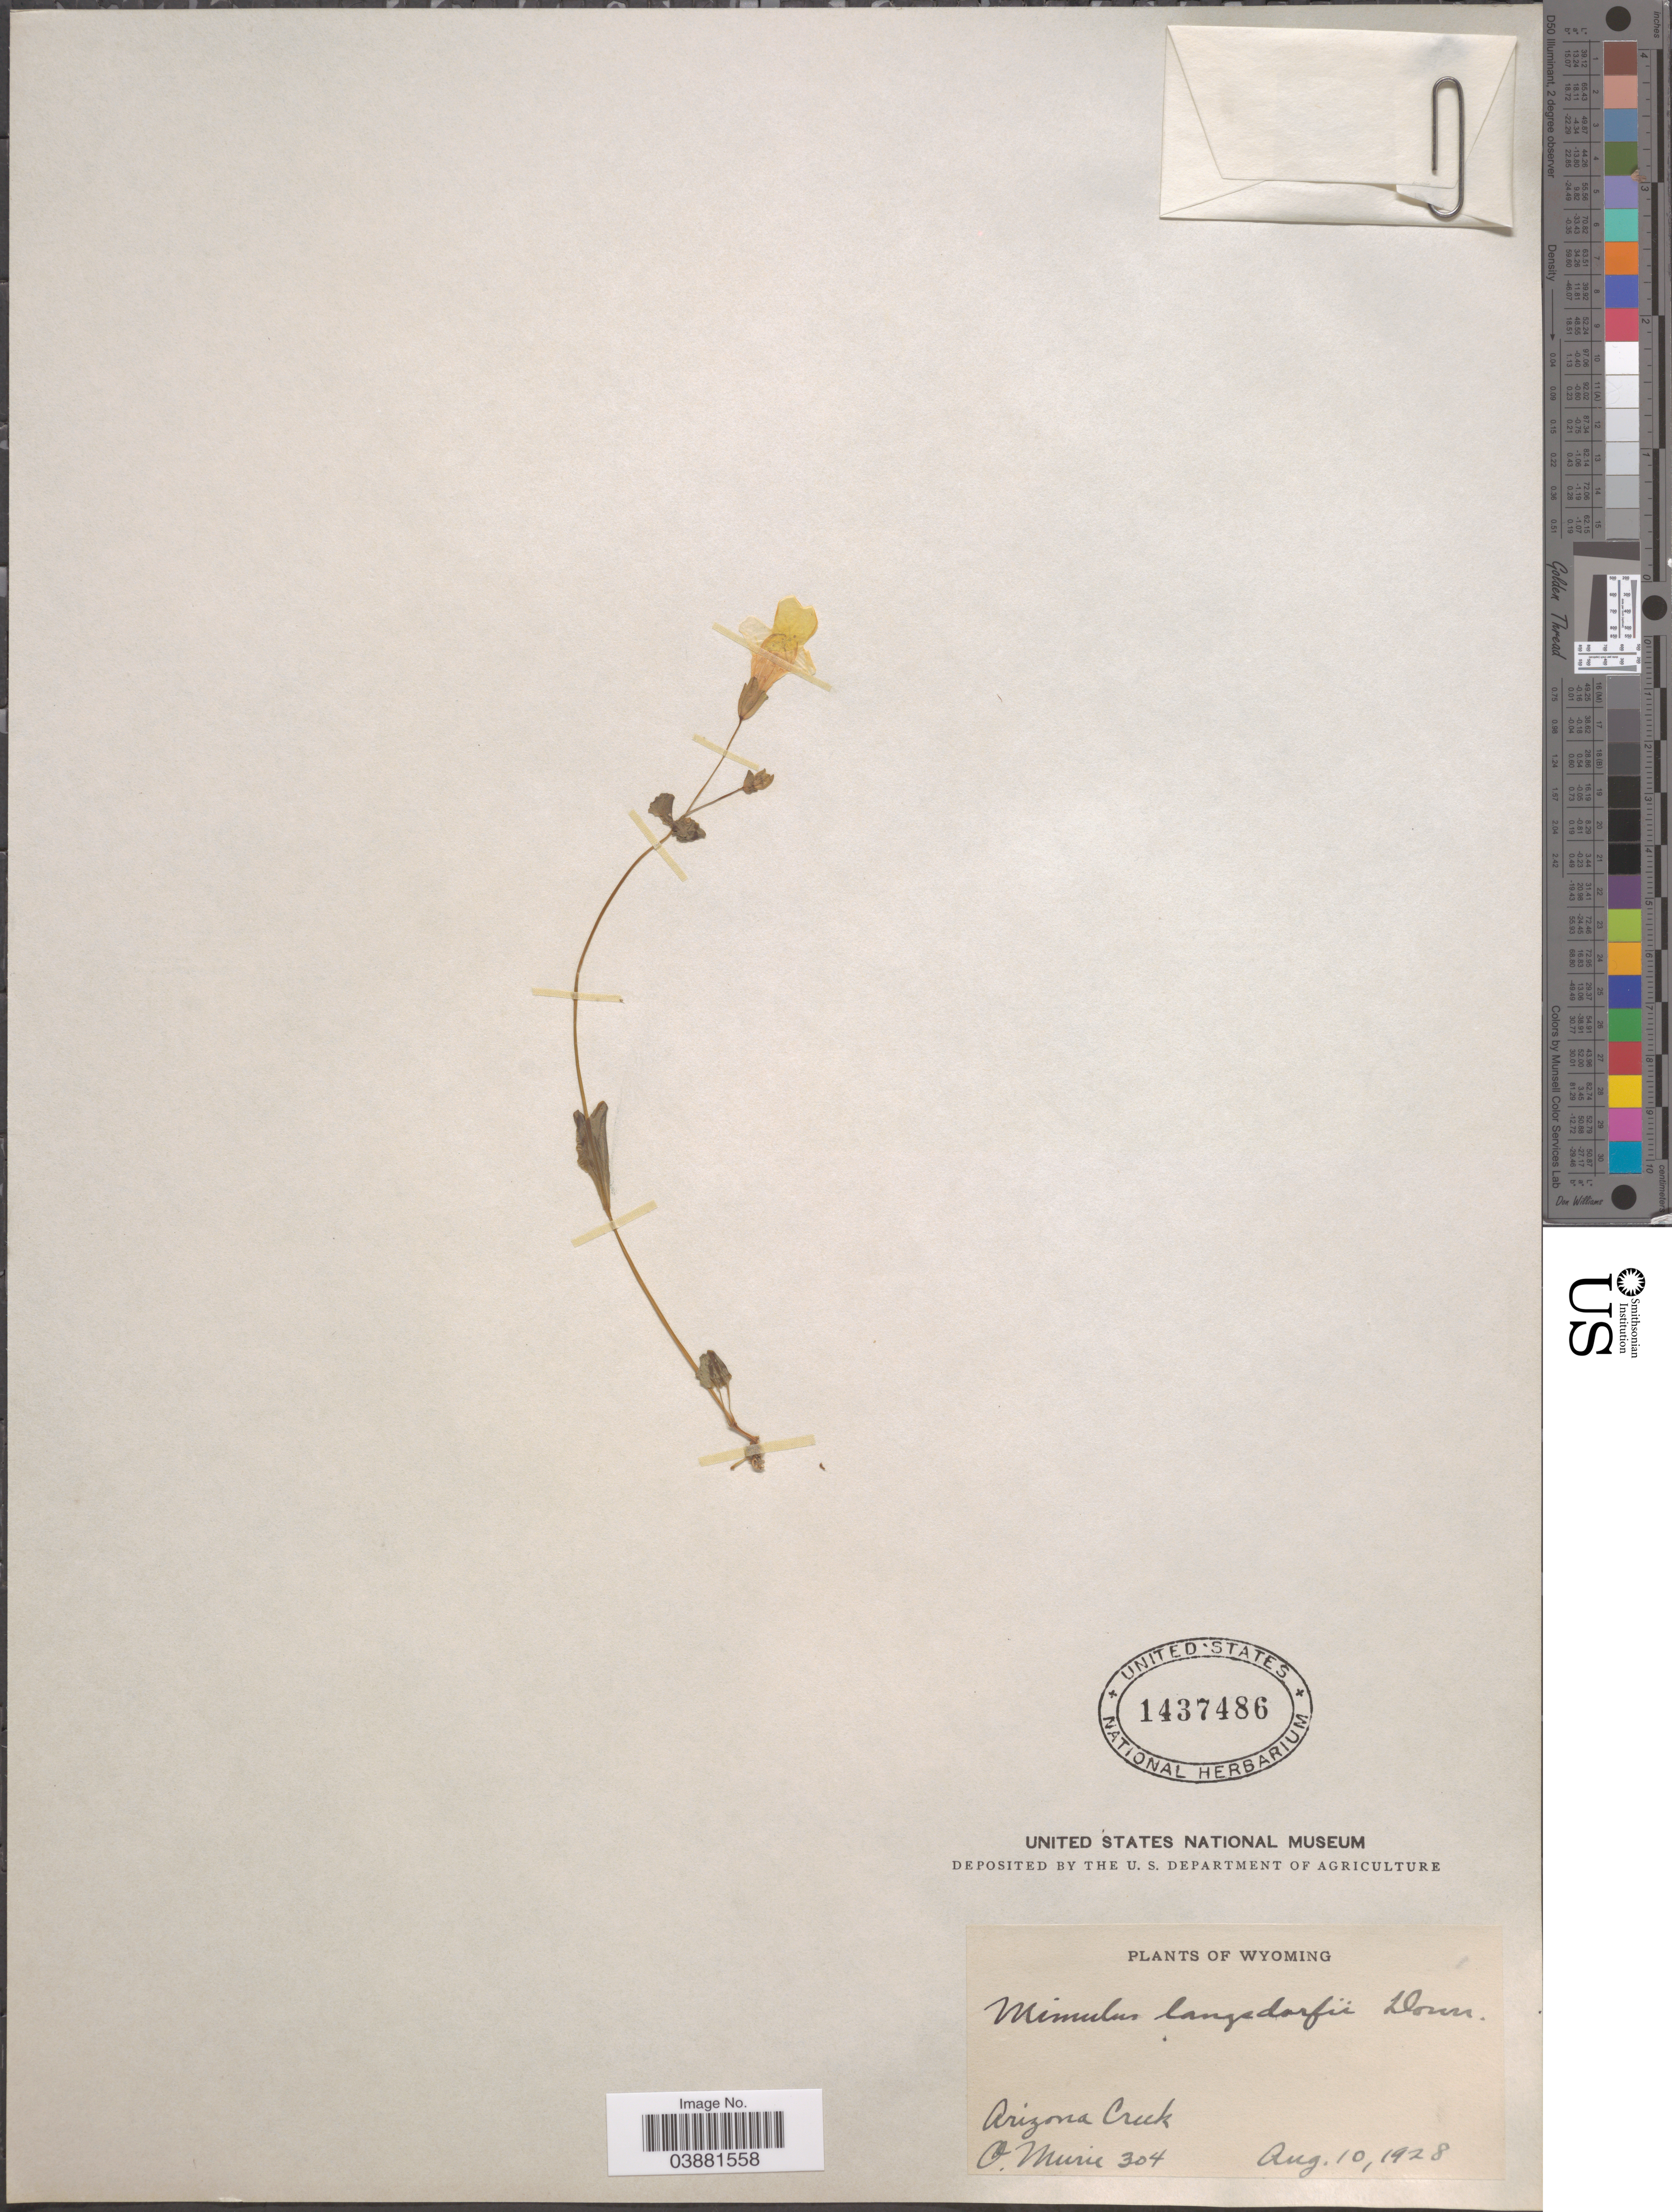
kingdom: Plantae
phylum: Tracheophyta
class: Magnoliopsida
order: Lamiales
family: Phrymaceae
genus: Mimulus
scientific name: Mimulus guttatus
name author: DC.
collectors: O. Murie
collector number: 304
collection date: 1928-08-10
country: United States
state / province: Wyoming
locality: Arizona Creek.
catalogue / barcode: US 1437486